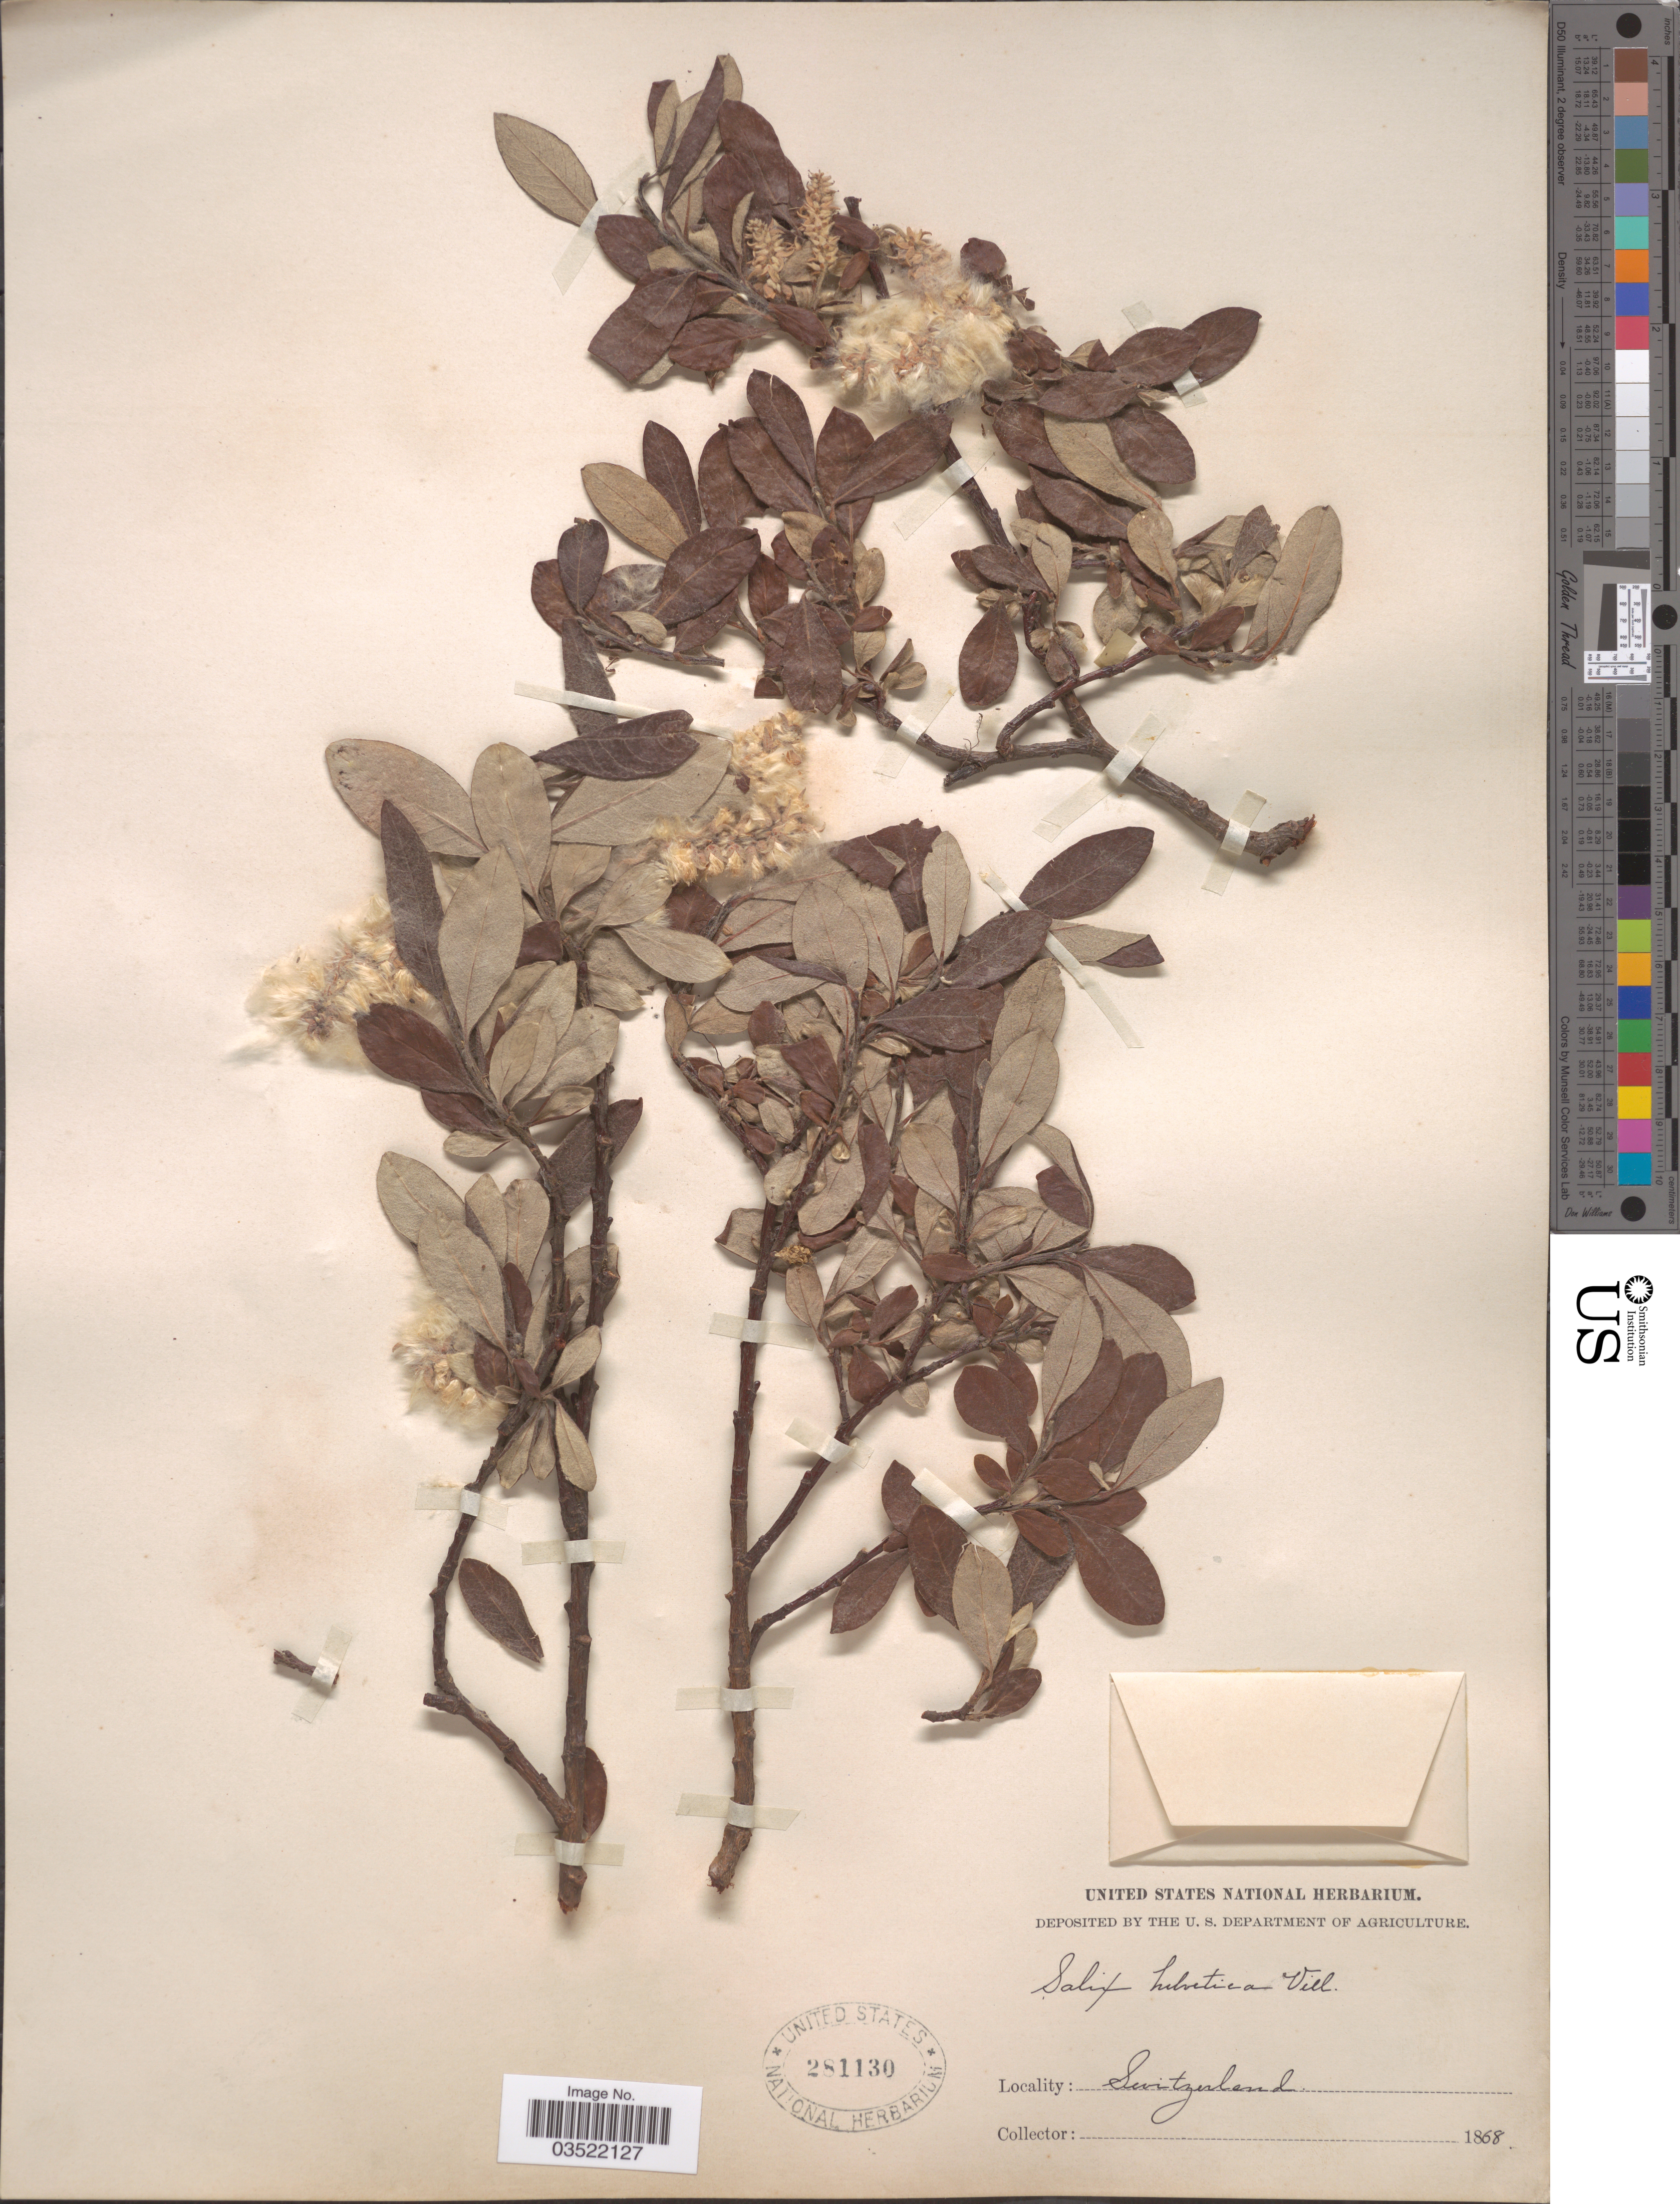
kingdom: Plantae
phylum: Tracheophyta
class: Magnoliopsida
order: Malpighiales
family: Salicaceae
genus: Salix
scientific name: Salix helvetica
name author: Vill.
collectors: ex herb. United States National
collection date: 1868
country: Switzerland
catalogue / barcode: US 281130